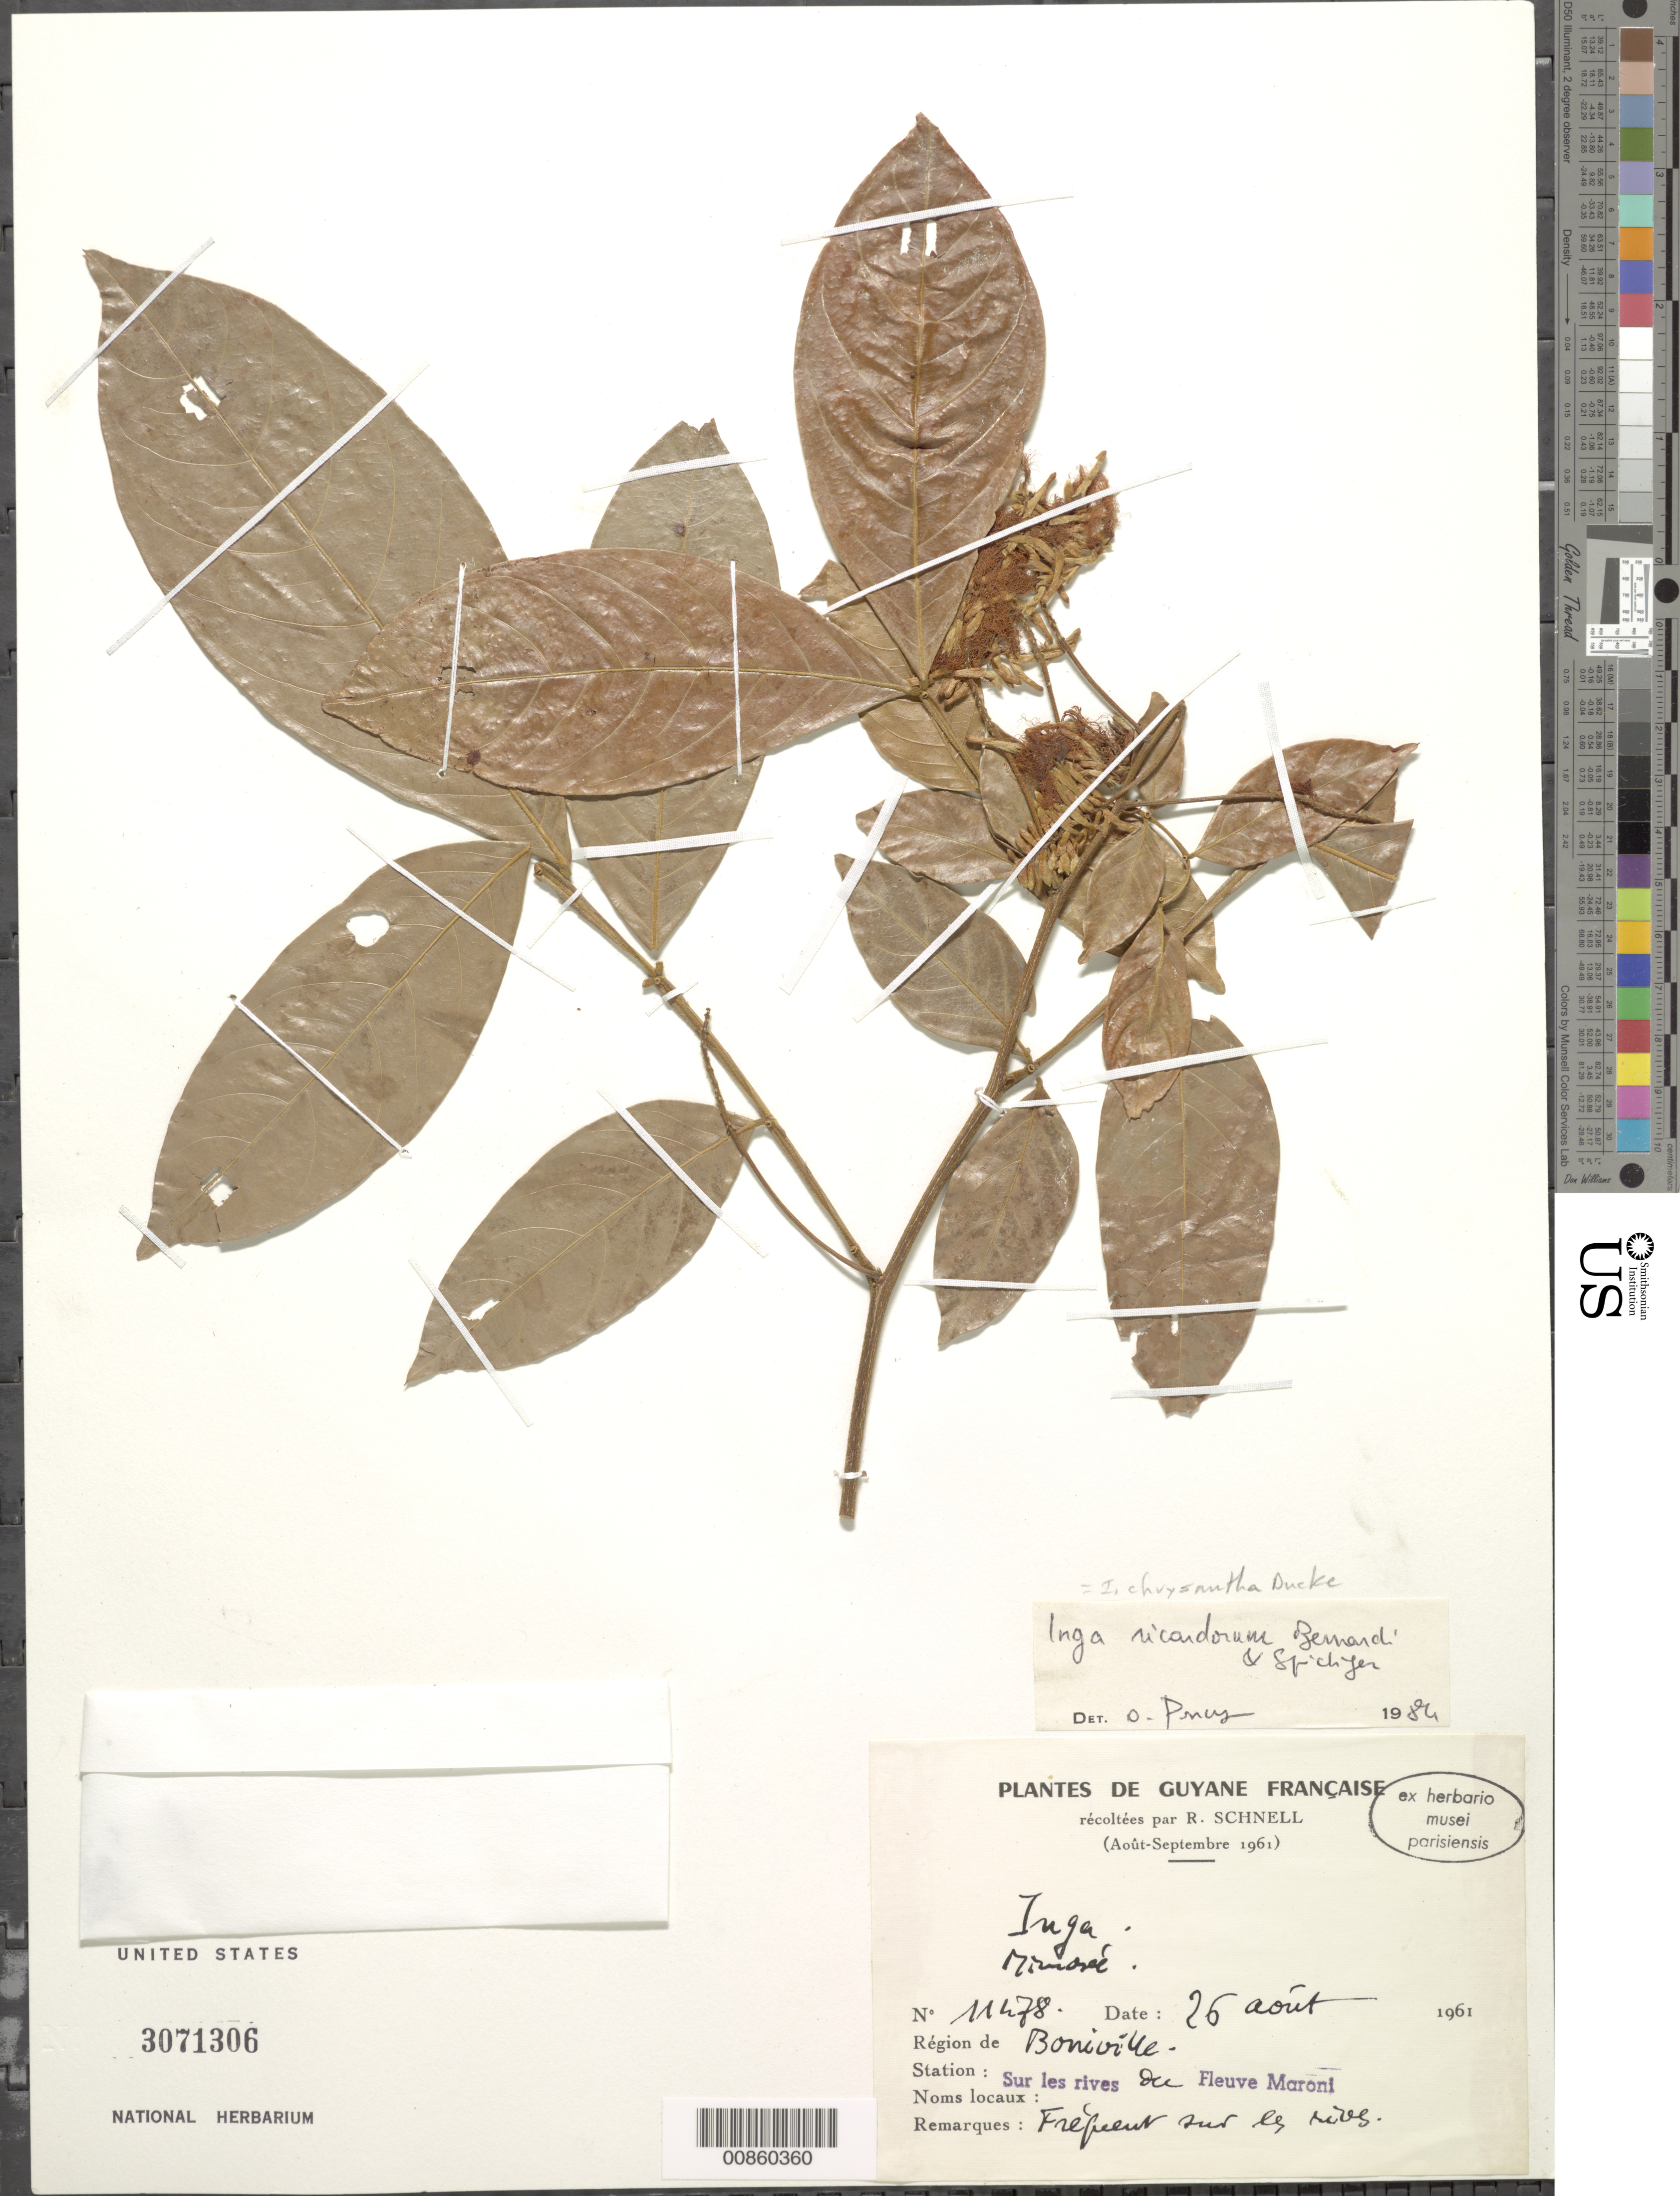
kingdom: Plantae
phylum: Tracheophyta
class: Magnoliopsida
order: Fabales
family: Fabaceae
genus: Inga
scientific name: Inga chrysantha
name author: Ducke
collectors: R. A. Schnell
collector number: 11478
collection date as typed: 26-Aug-61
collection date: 1961-08-26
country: French Guiana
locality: Boniville; Sur les rives ou Fleuve Maroni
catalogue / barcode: US 80360